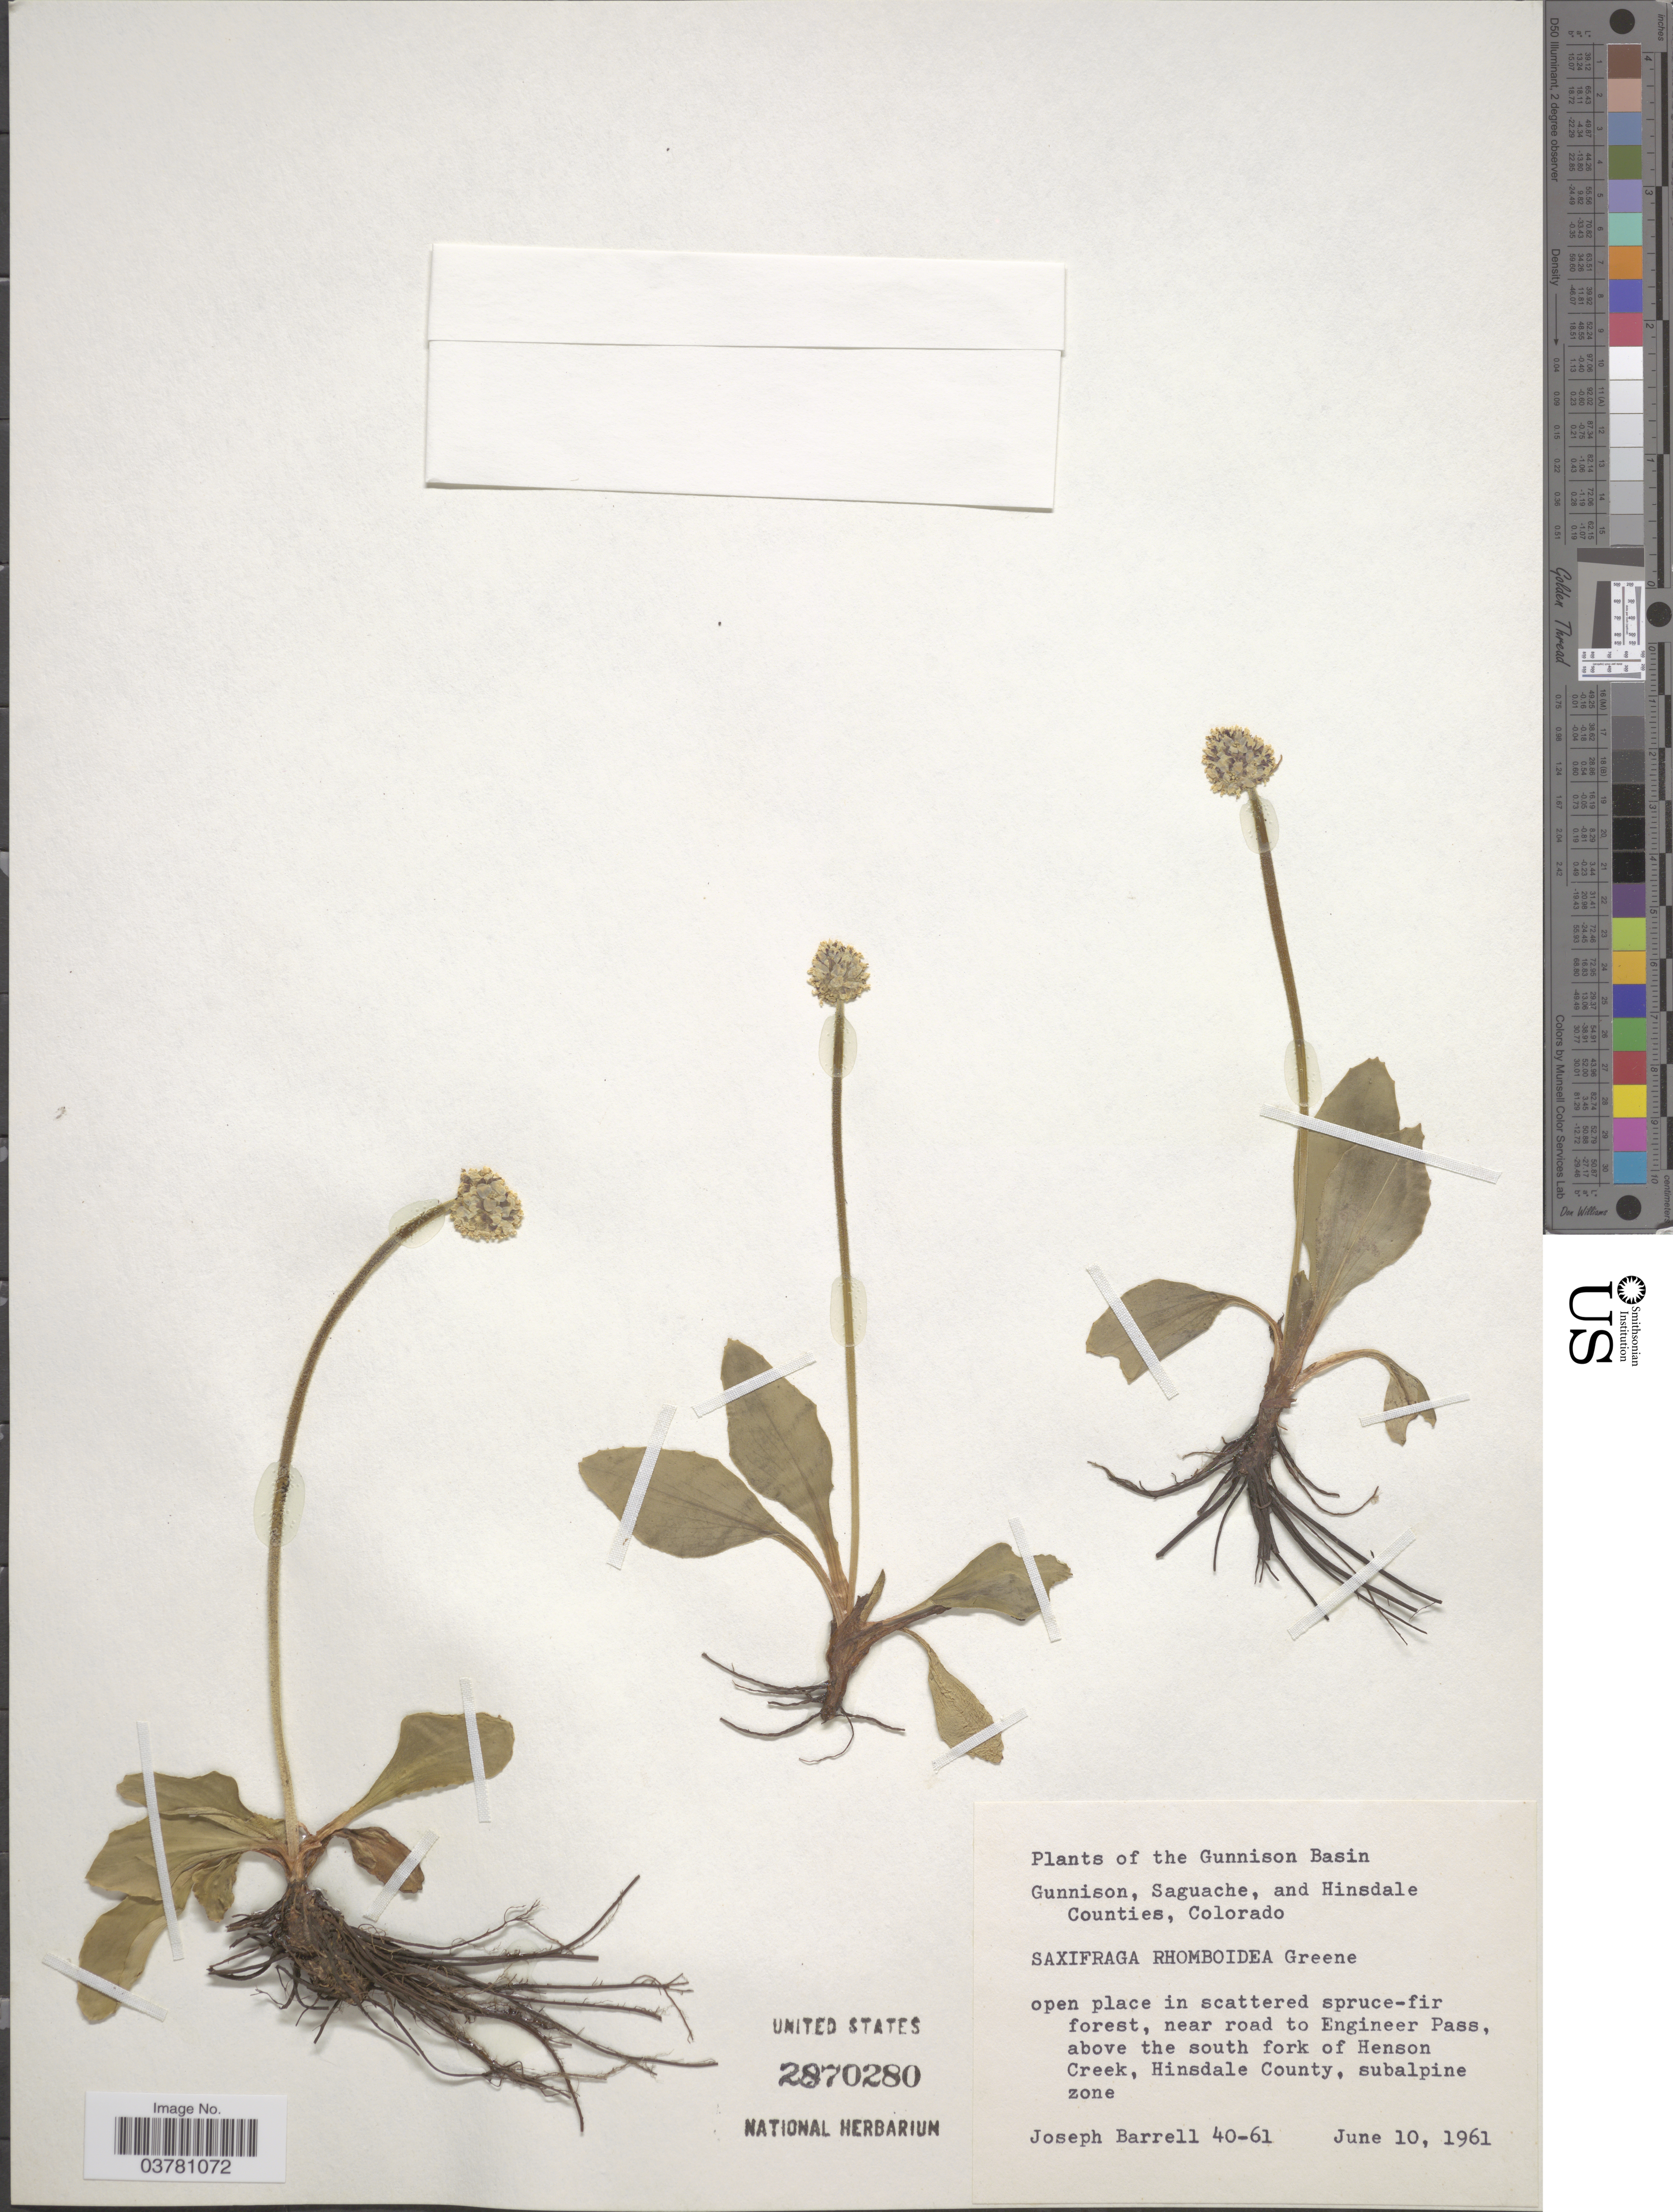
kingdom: Plantae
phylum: Tracheophyta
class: Magnoliopsida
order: Saxifragales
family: Saxifragaceae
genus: Micranthes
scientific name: Micranthes rhomboidea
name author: (Greene) Small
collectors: J. Barrell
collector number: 40-61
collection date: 1961-06-10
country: United States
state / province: Colorado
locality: The Gunnison Basin. Near road to Engineer Pass, above the south fork of Henson Creek, Hinsdale County, subalpine zone.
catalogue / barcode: US 2870280